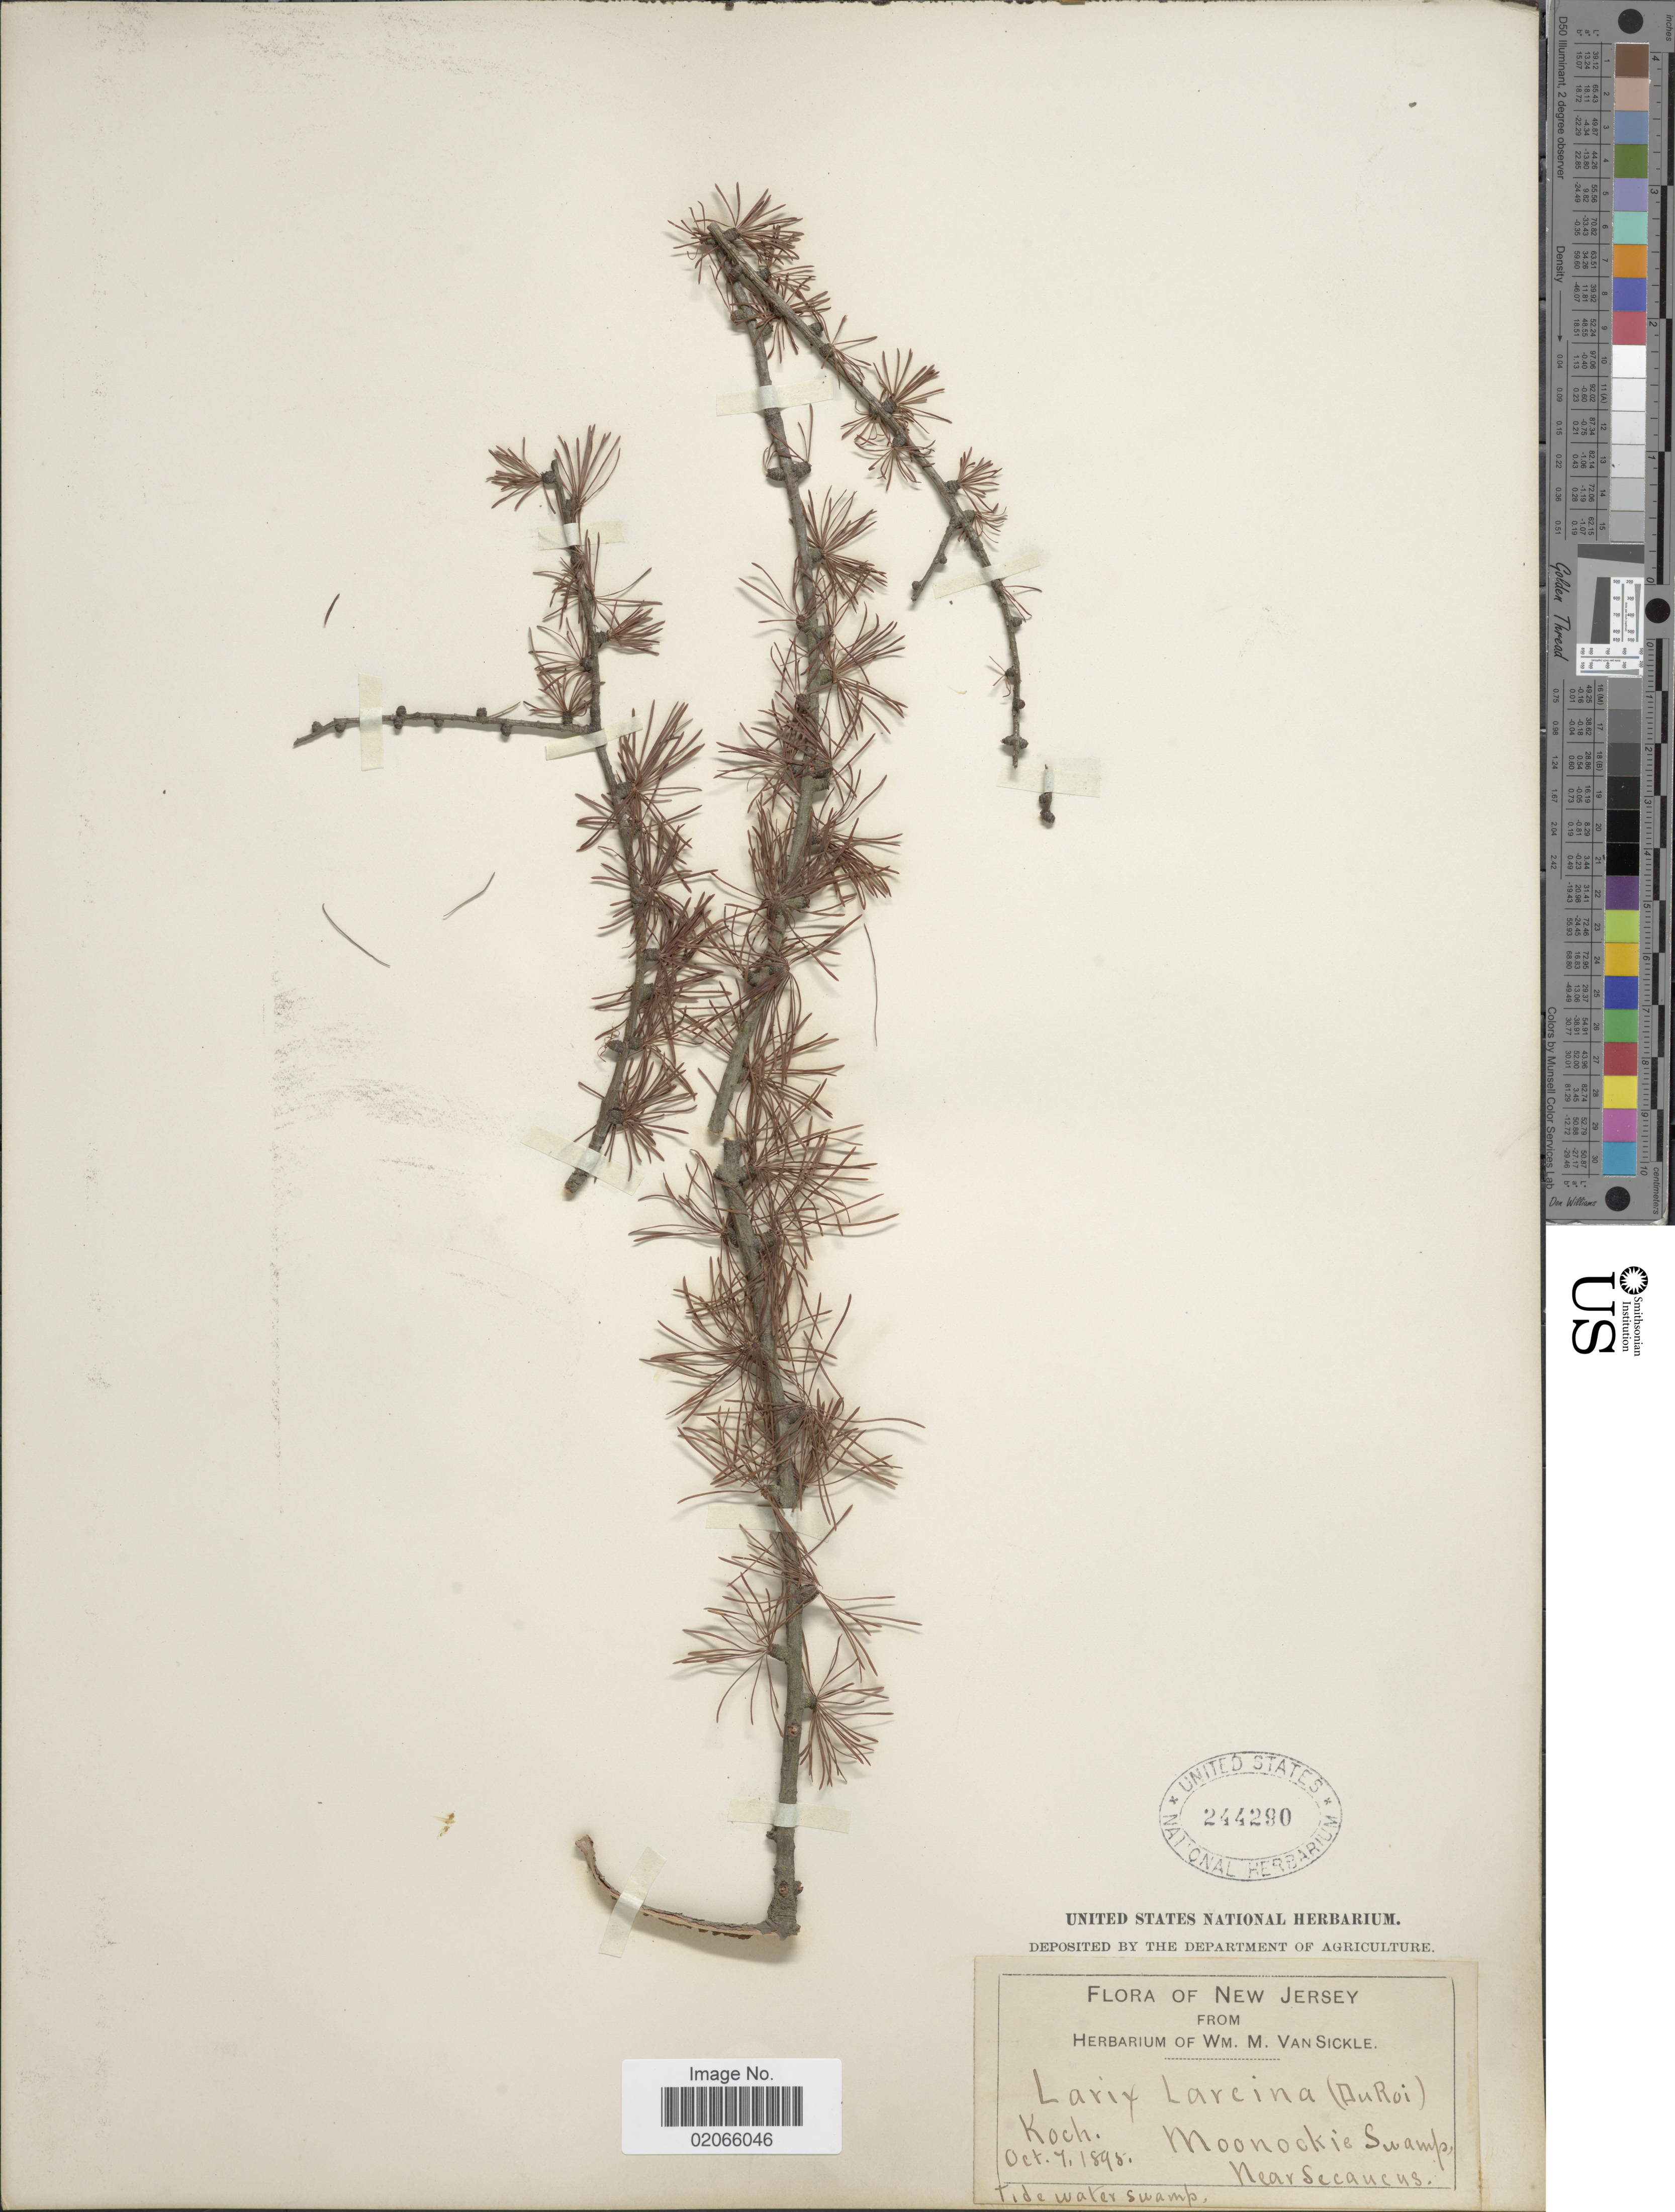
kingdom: Plantae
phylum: Tracheophyta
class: Pinopsida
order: Pinales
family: Pinaceae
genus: Larix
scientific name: Larix laricina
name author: (Du Roi) K. Koch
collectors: ex herb. Wm. M. Van Sickle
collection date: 1895-10-07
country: United States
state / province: New Jersey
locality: New Jersey, Moonockie Swamp. Near Secaucus.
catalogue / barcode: US 244290